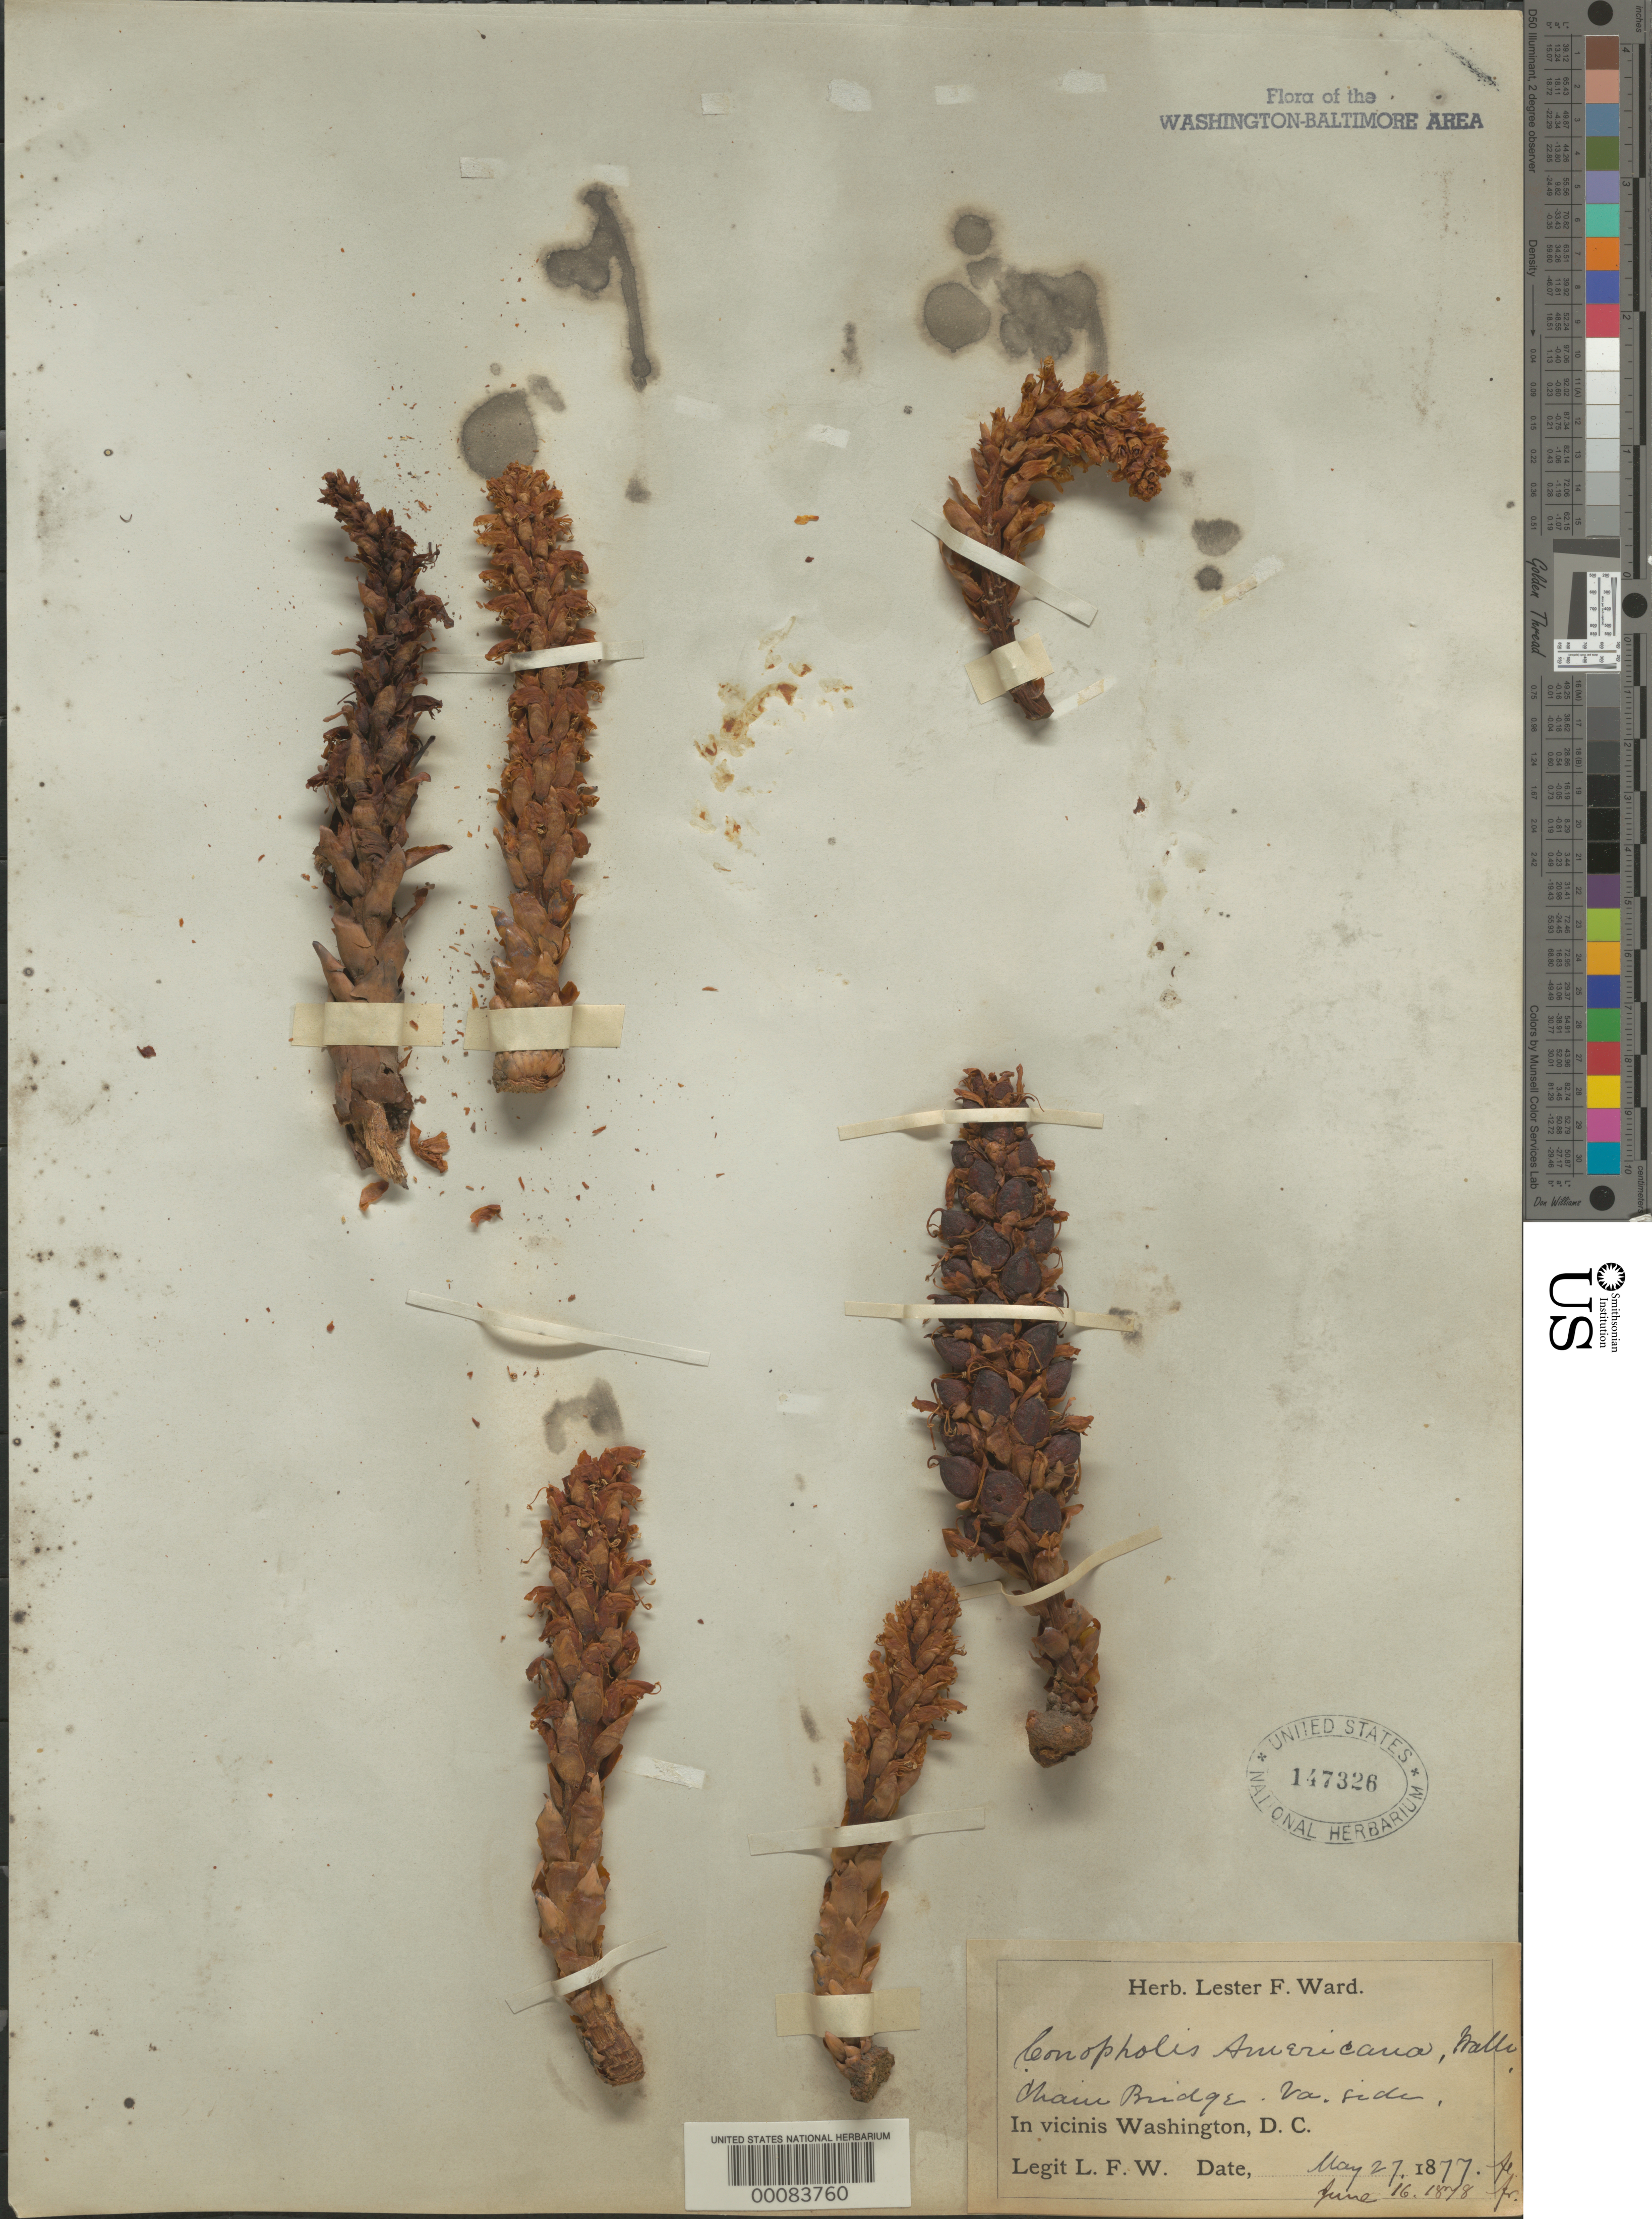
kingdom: Plantae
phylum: Tracheophyta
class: Magnoliopsida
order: Lamiales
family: Orobanchaceae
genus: Conopholis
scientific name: Conopholis americana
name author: (L. f.) Wallr.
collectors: L. F. Ward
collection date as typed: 27 May 1877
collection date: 1877-05-27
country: United States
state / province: Virginia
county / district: Fairfax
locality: Chain Bridge C. and O. Canal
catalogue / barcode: US 147326